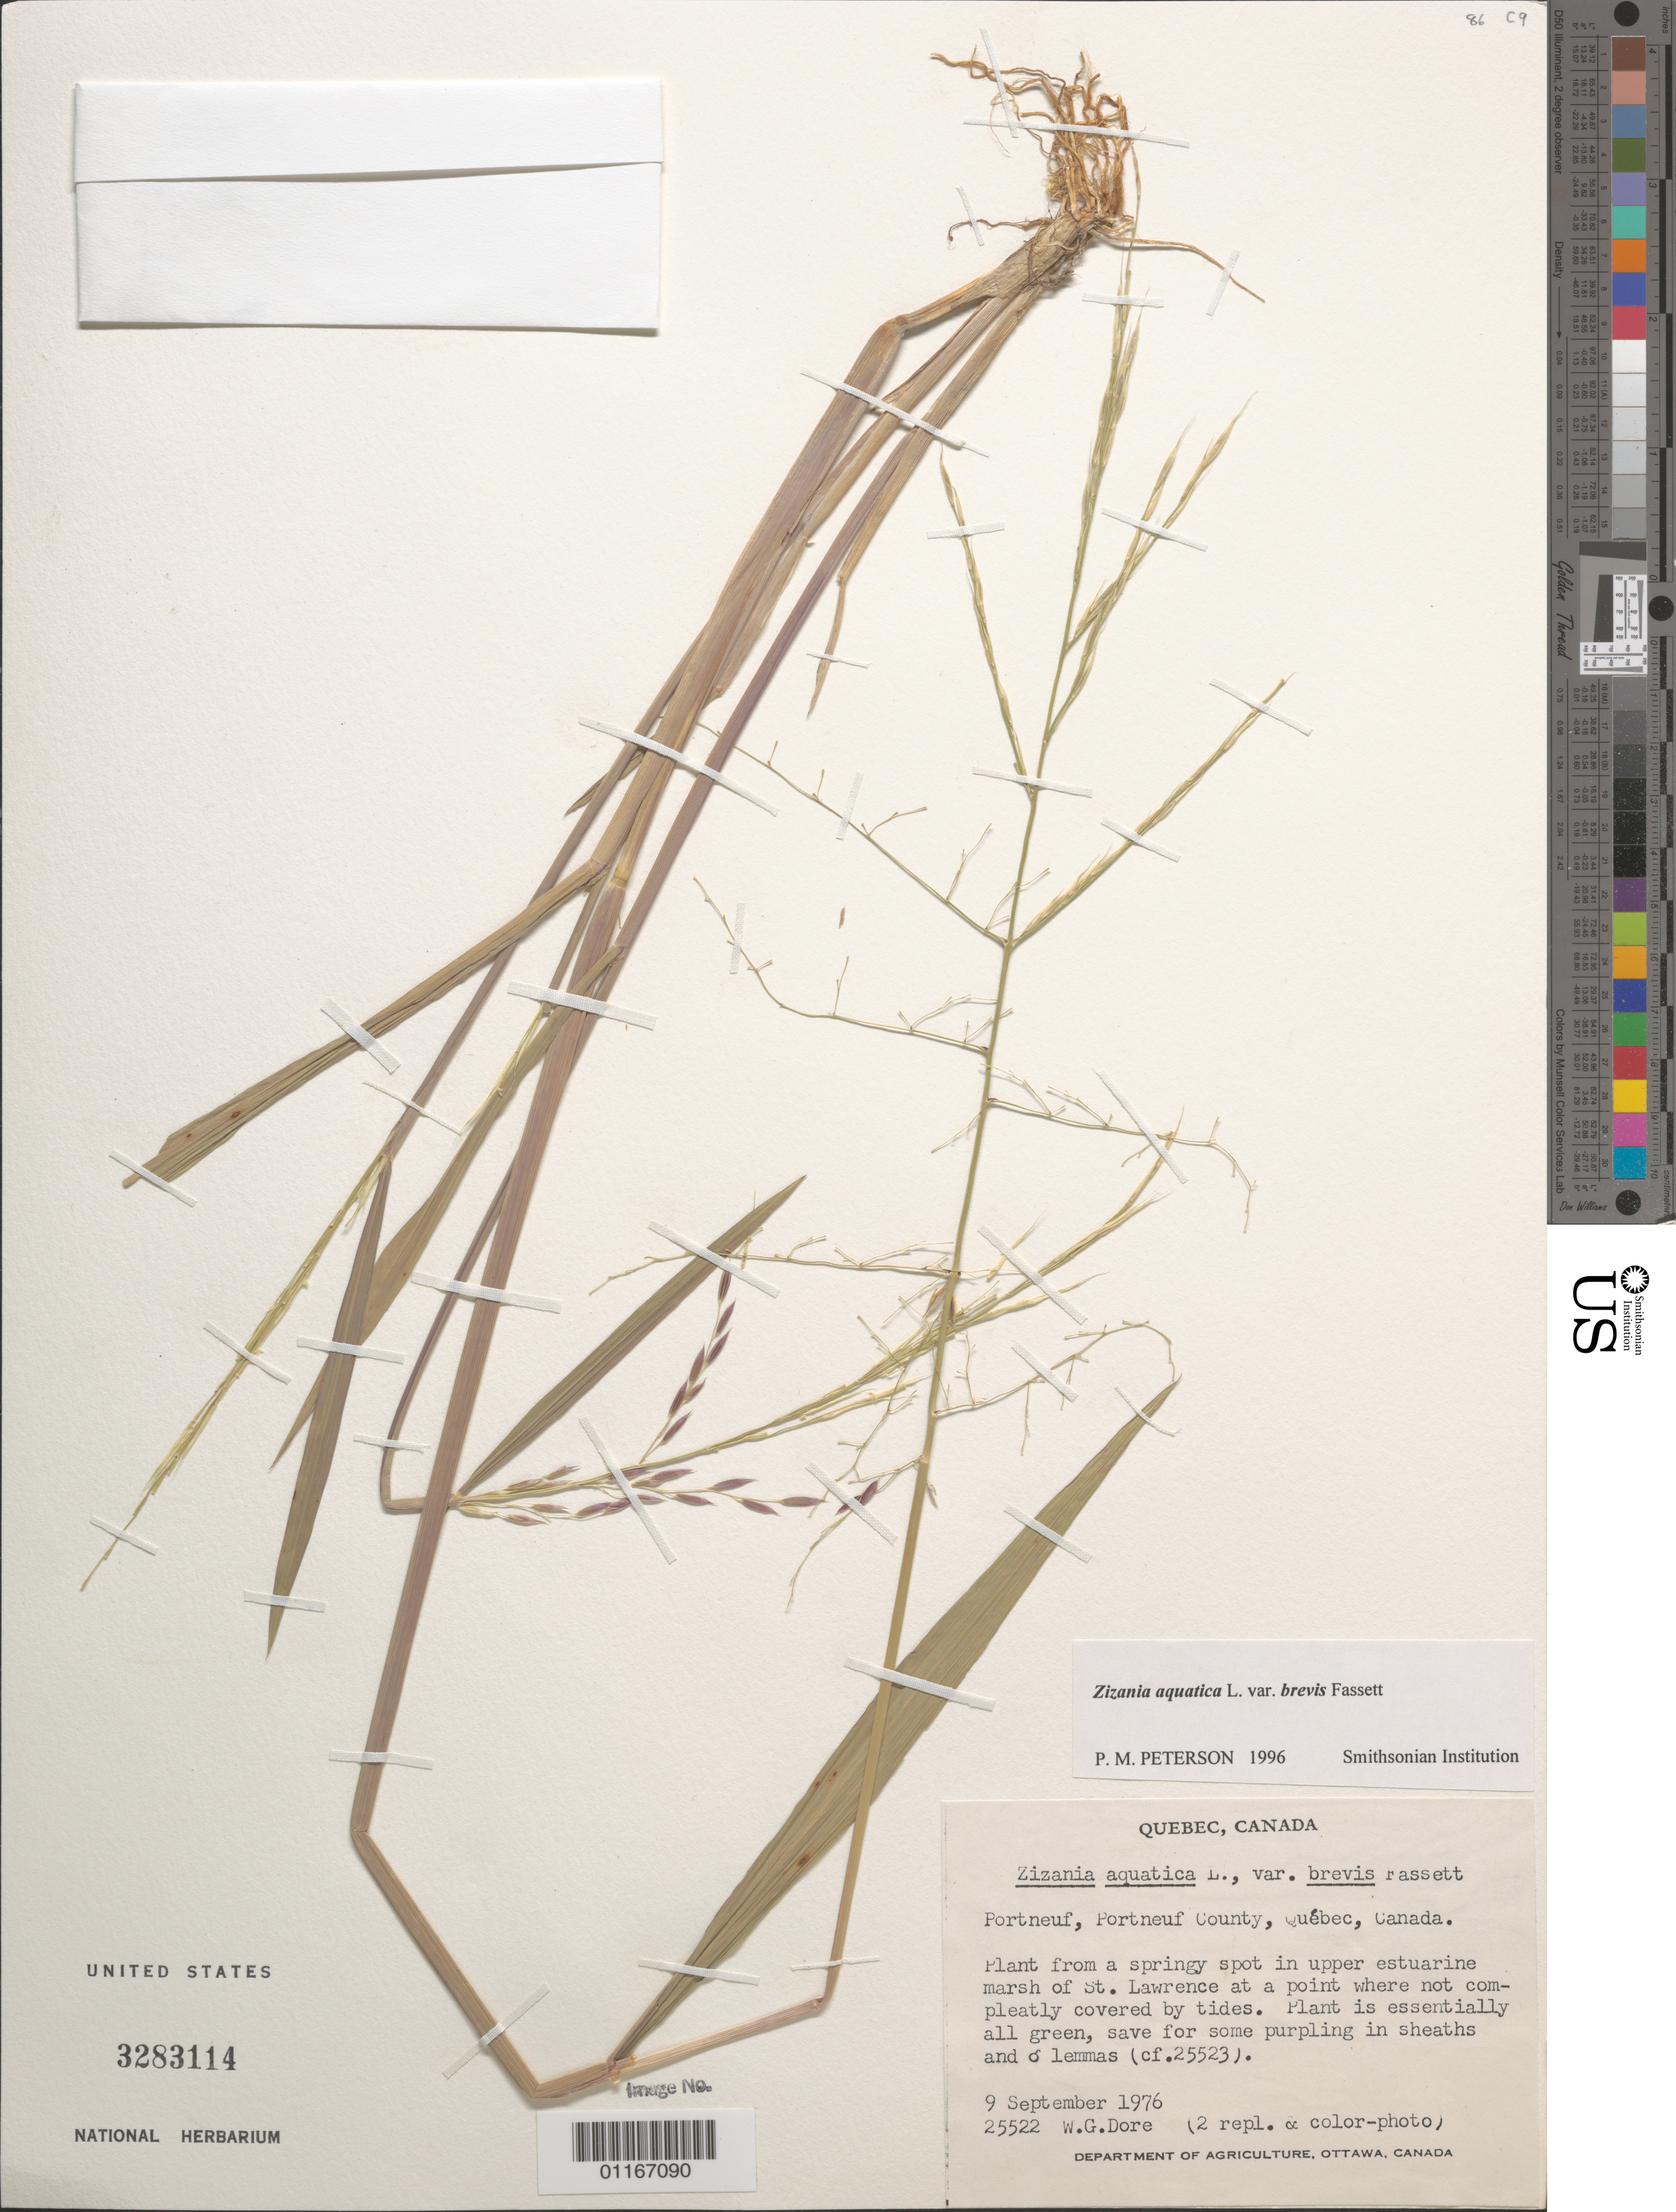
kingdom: Plantae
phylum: Tracheophyta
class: Liliopsida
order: Poales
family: Poaceae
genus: Zizania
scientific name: Zizania aquatica var. brevis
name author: Fassett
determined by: Peterson, Paul M., (BOT), Smithsonian Institution - National Museum of Natural History (UNITED STATES)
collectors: W. Dore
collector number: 25522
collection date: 1976-09-09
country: Canada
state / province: Quebec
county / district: Portneuf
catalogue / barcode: US 3283114